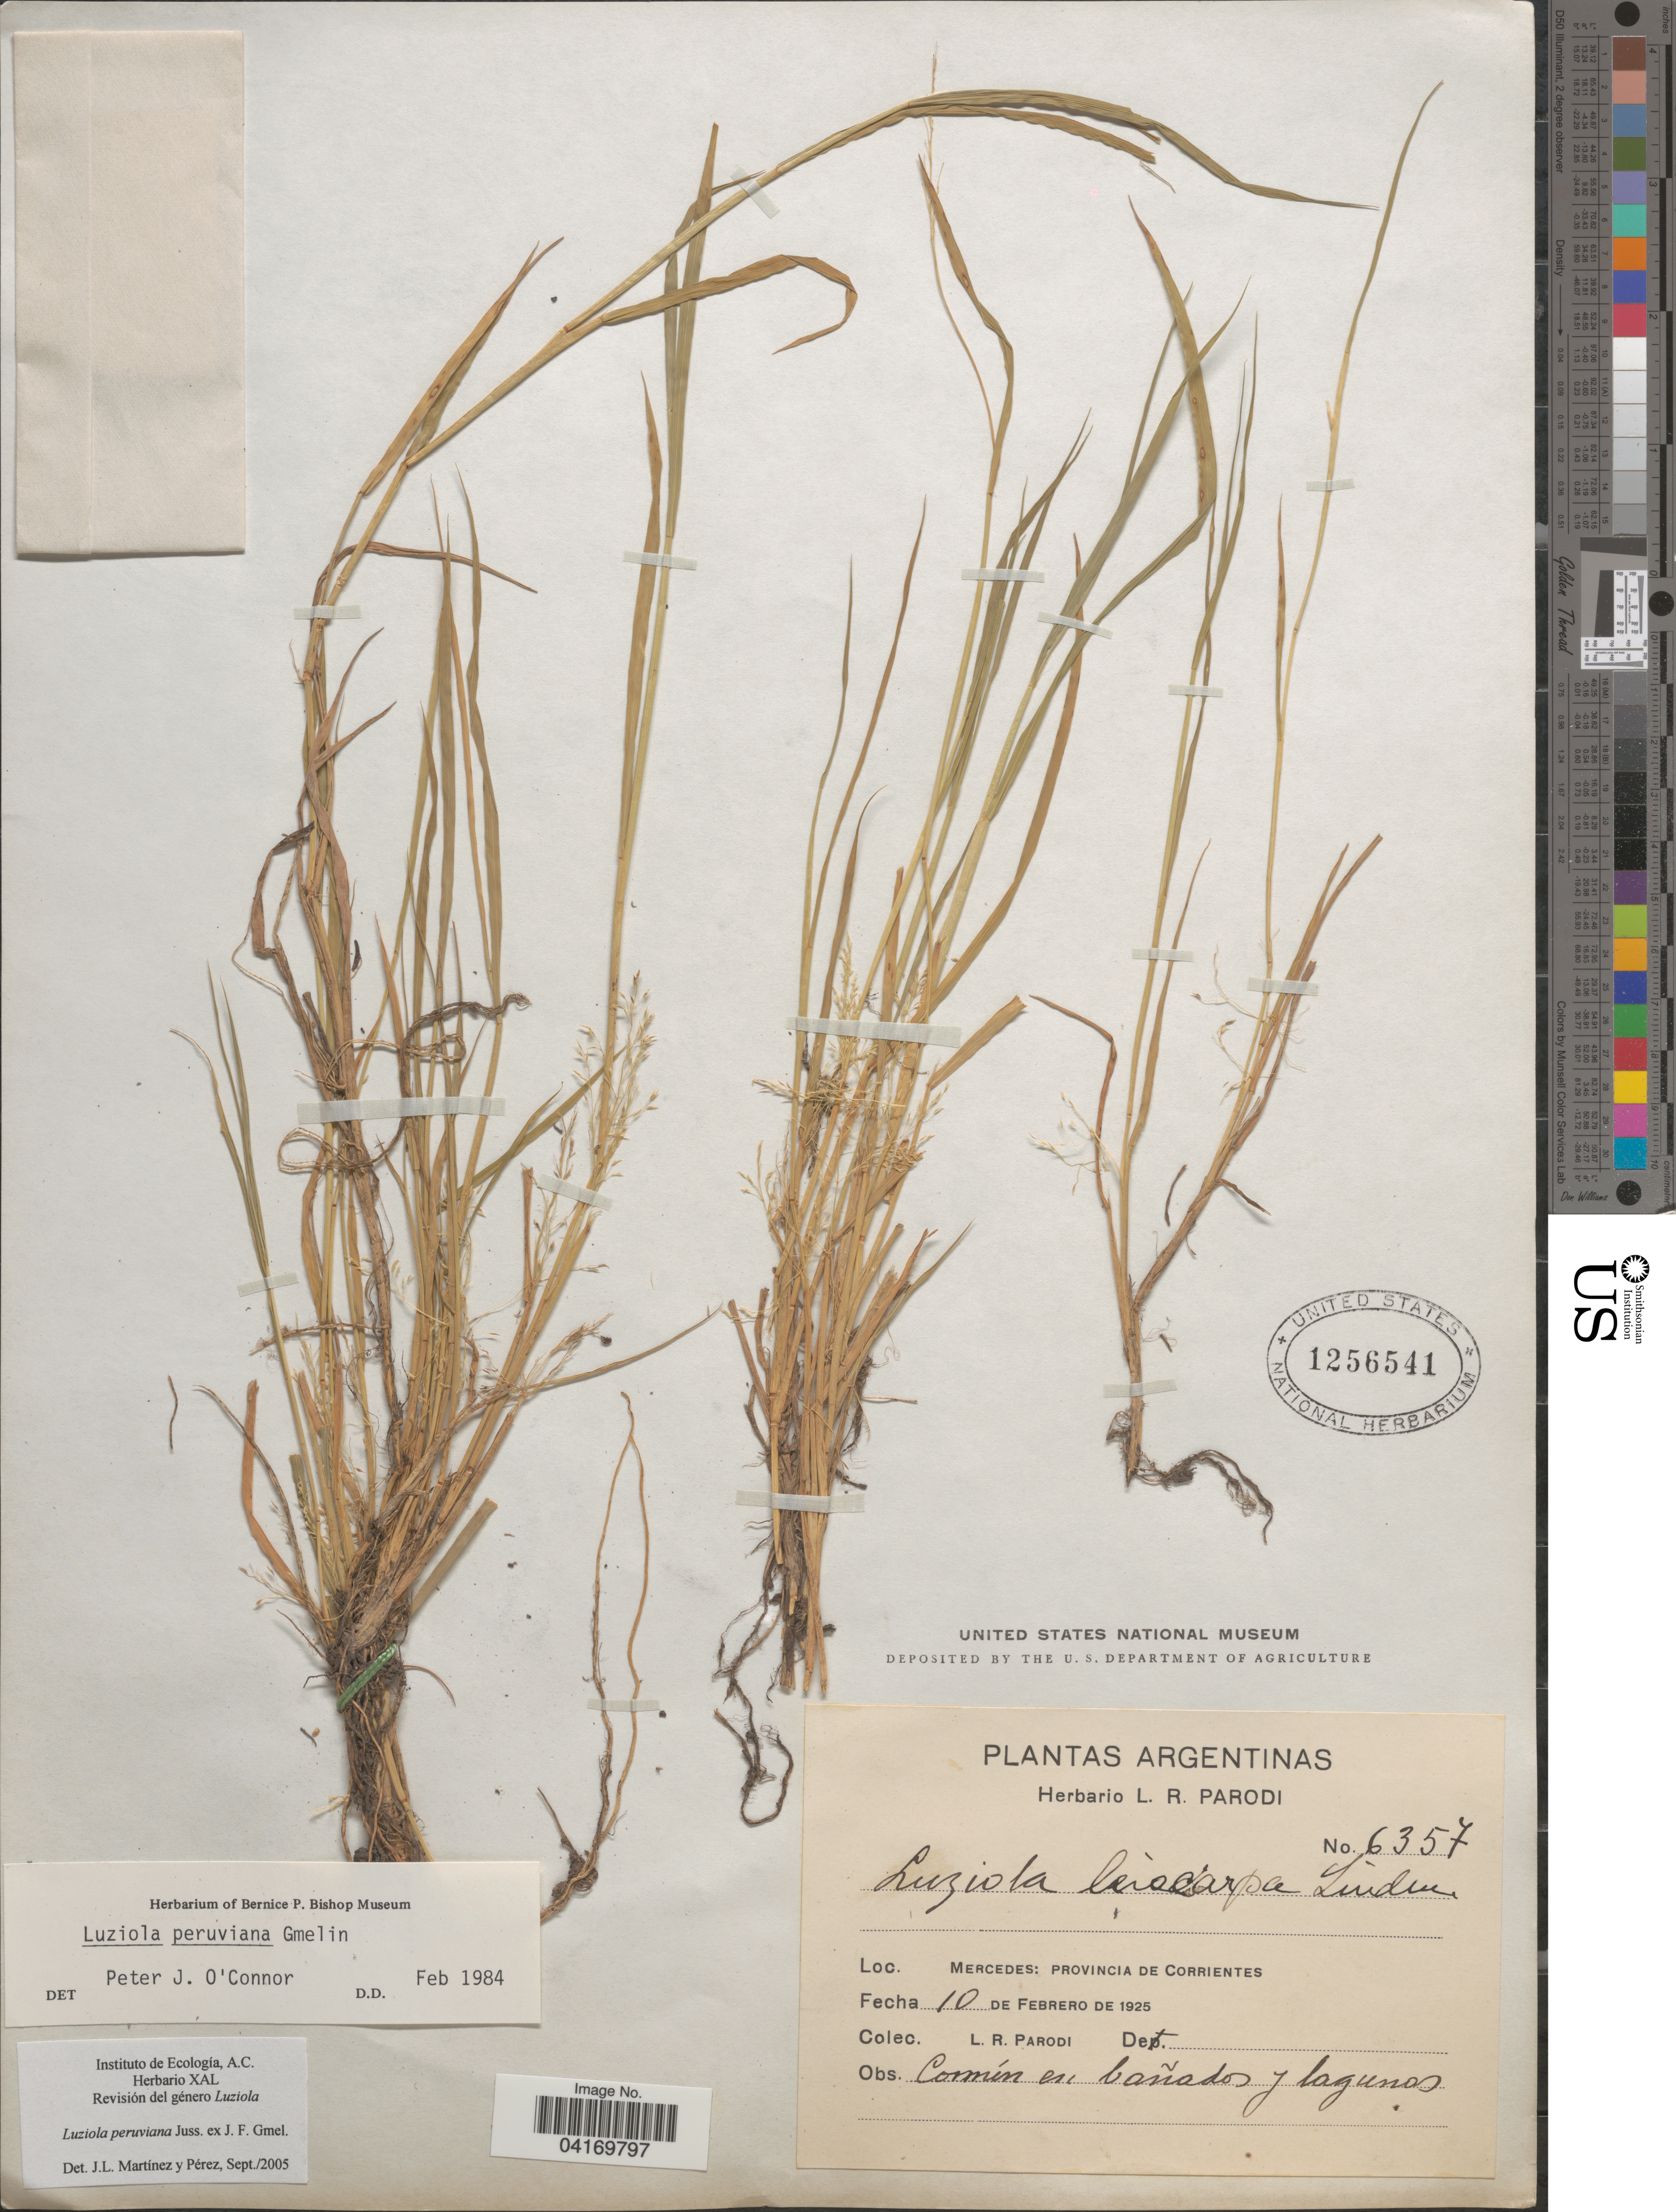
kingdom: Plantae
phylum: Tracheophyta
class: Liliopsida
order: Poales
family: Poaceae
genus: Luziola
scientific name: Luziola peruviana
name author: Juss. ex J.F. Gmel.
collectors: L. R. Parodi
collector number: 6357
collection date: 1925-02-10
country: Argentina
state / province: Corrientes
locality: Mercedes.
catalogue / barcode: US 1256541